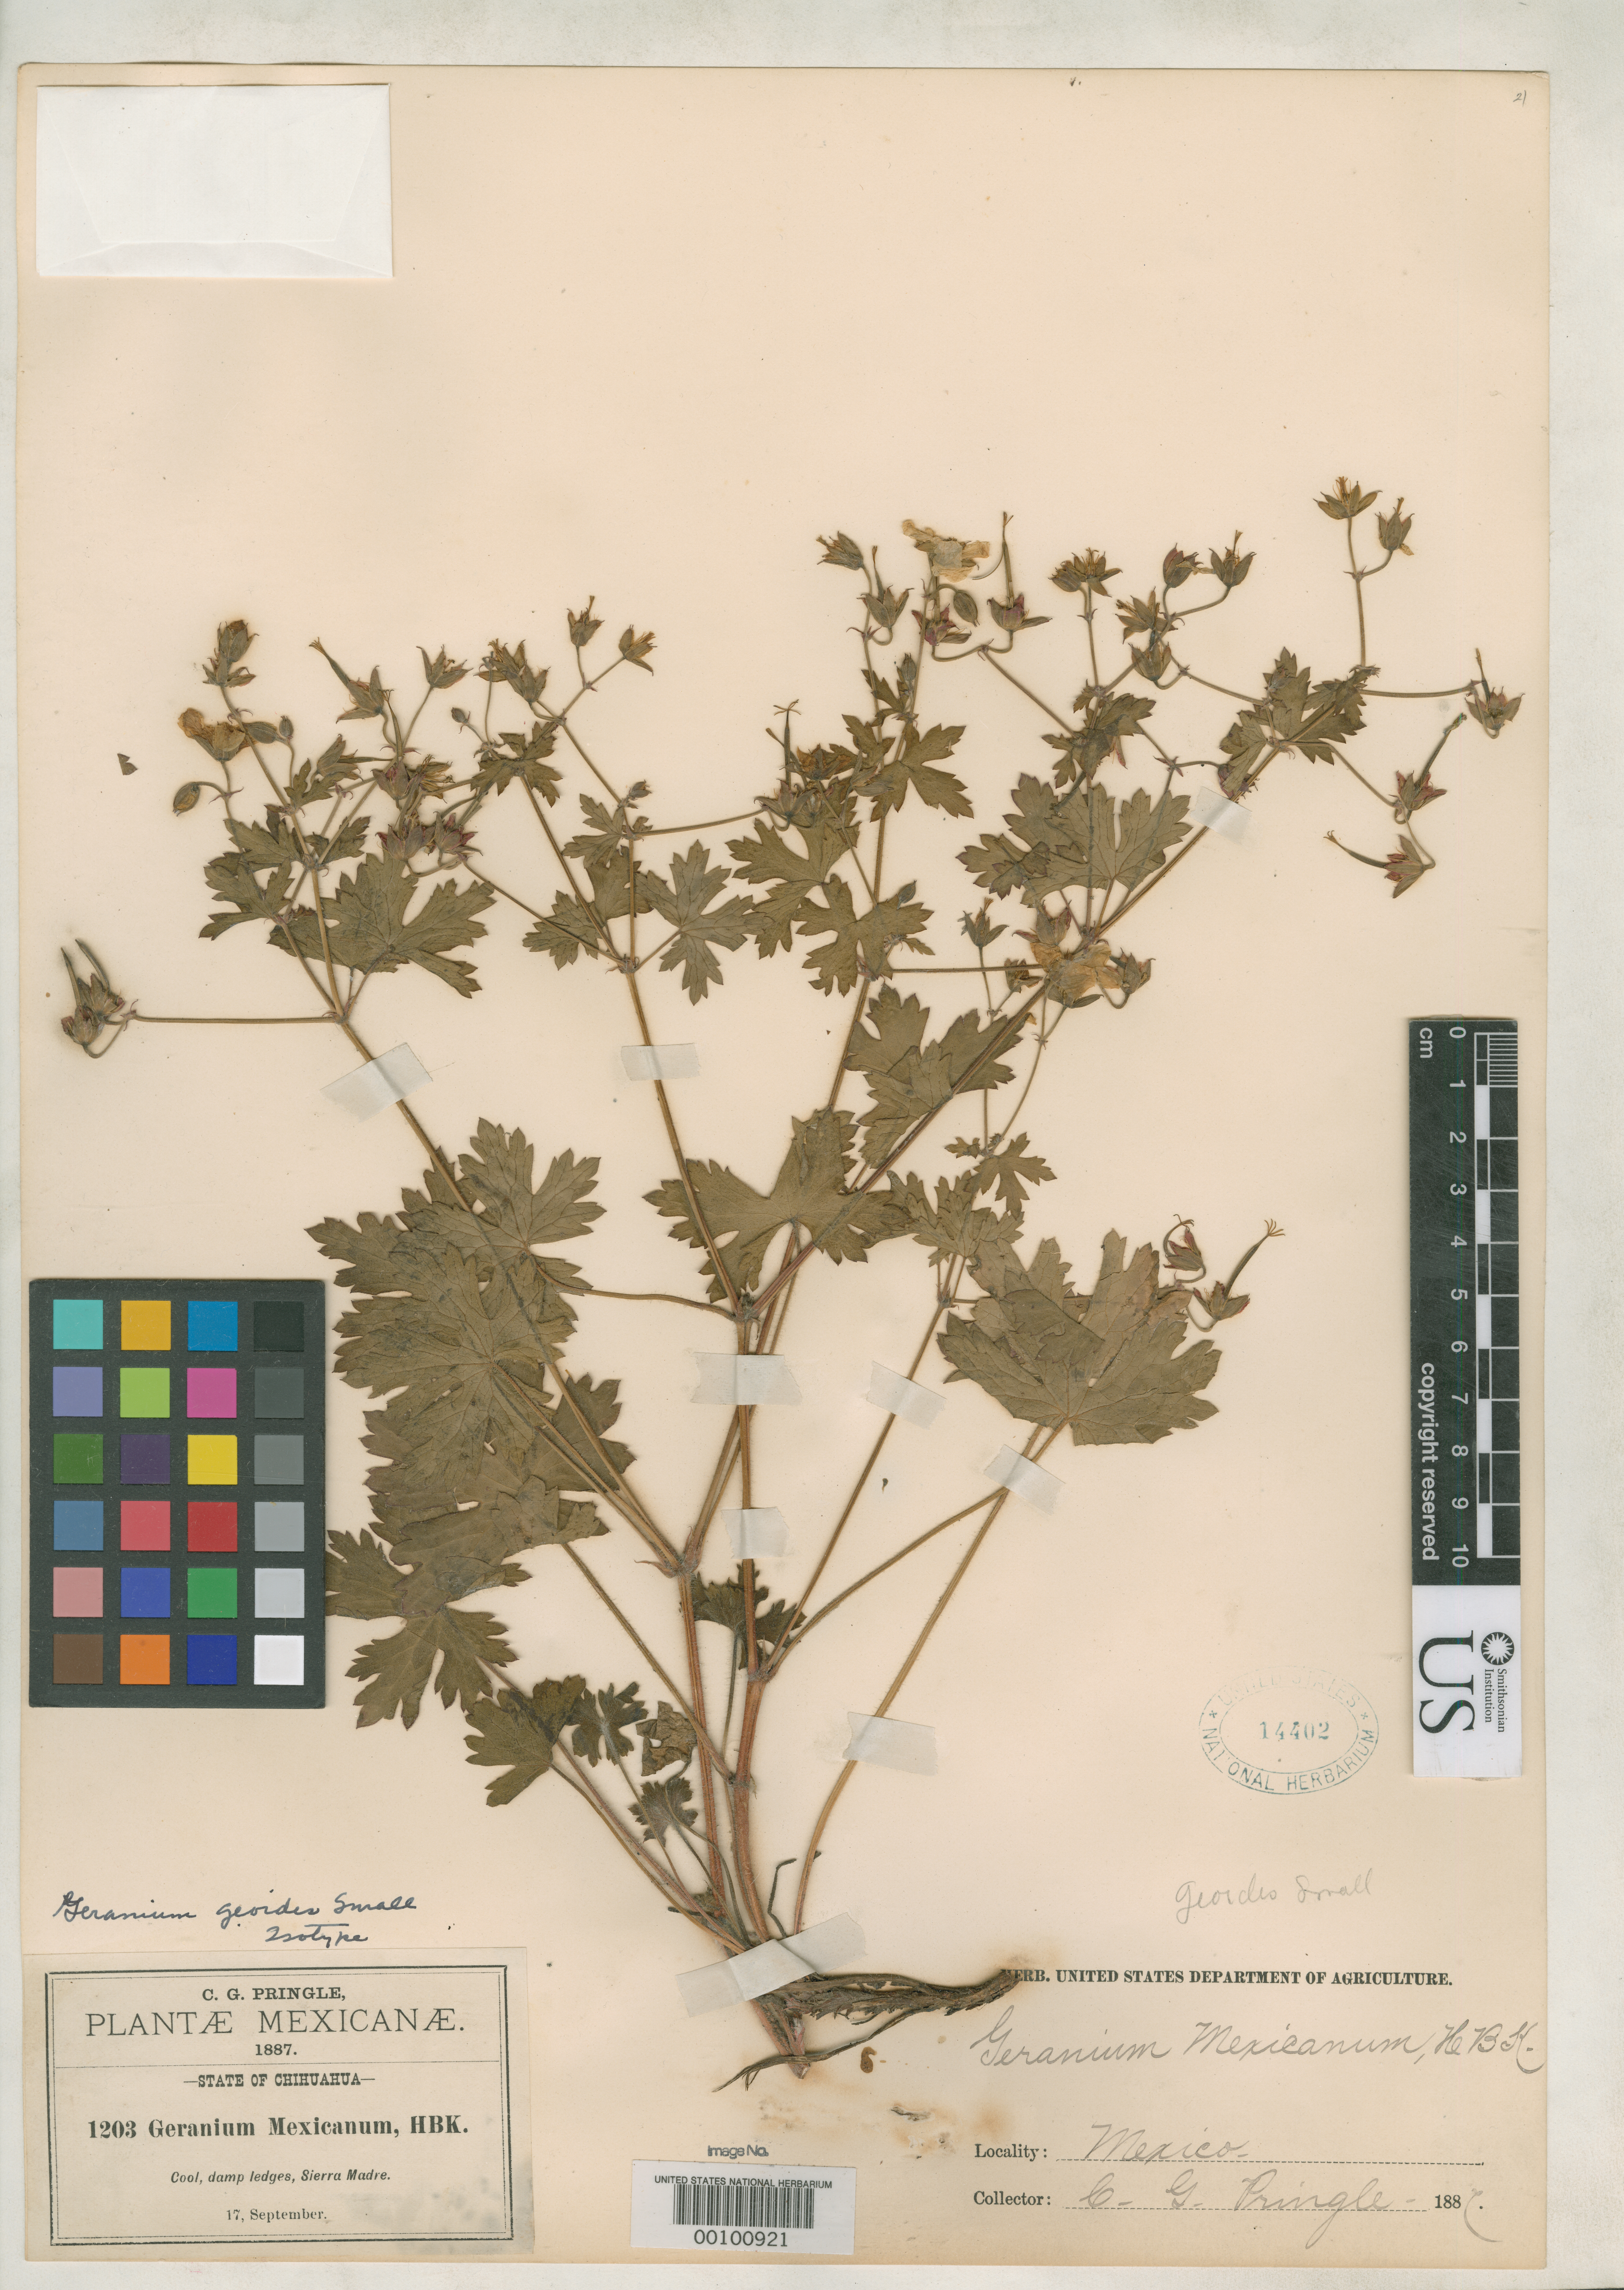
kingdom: Plantae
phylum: Tracheophyta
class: Magnoliopsida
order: Geraniales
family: Geraniaceae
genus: Geranium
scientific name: Geranium geoides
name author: Small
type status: Isotype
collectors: C. G. Pringle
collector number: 1203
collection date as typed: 17 Sep 1887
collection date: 1887-09-17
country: Mexico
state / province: Chihuahua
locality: Sierra Madre.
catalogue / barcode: US 14402